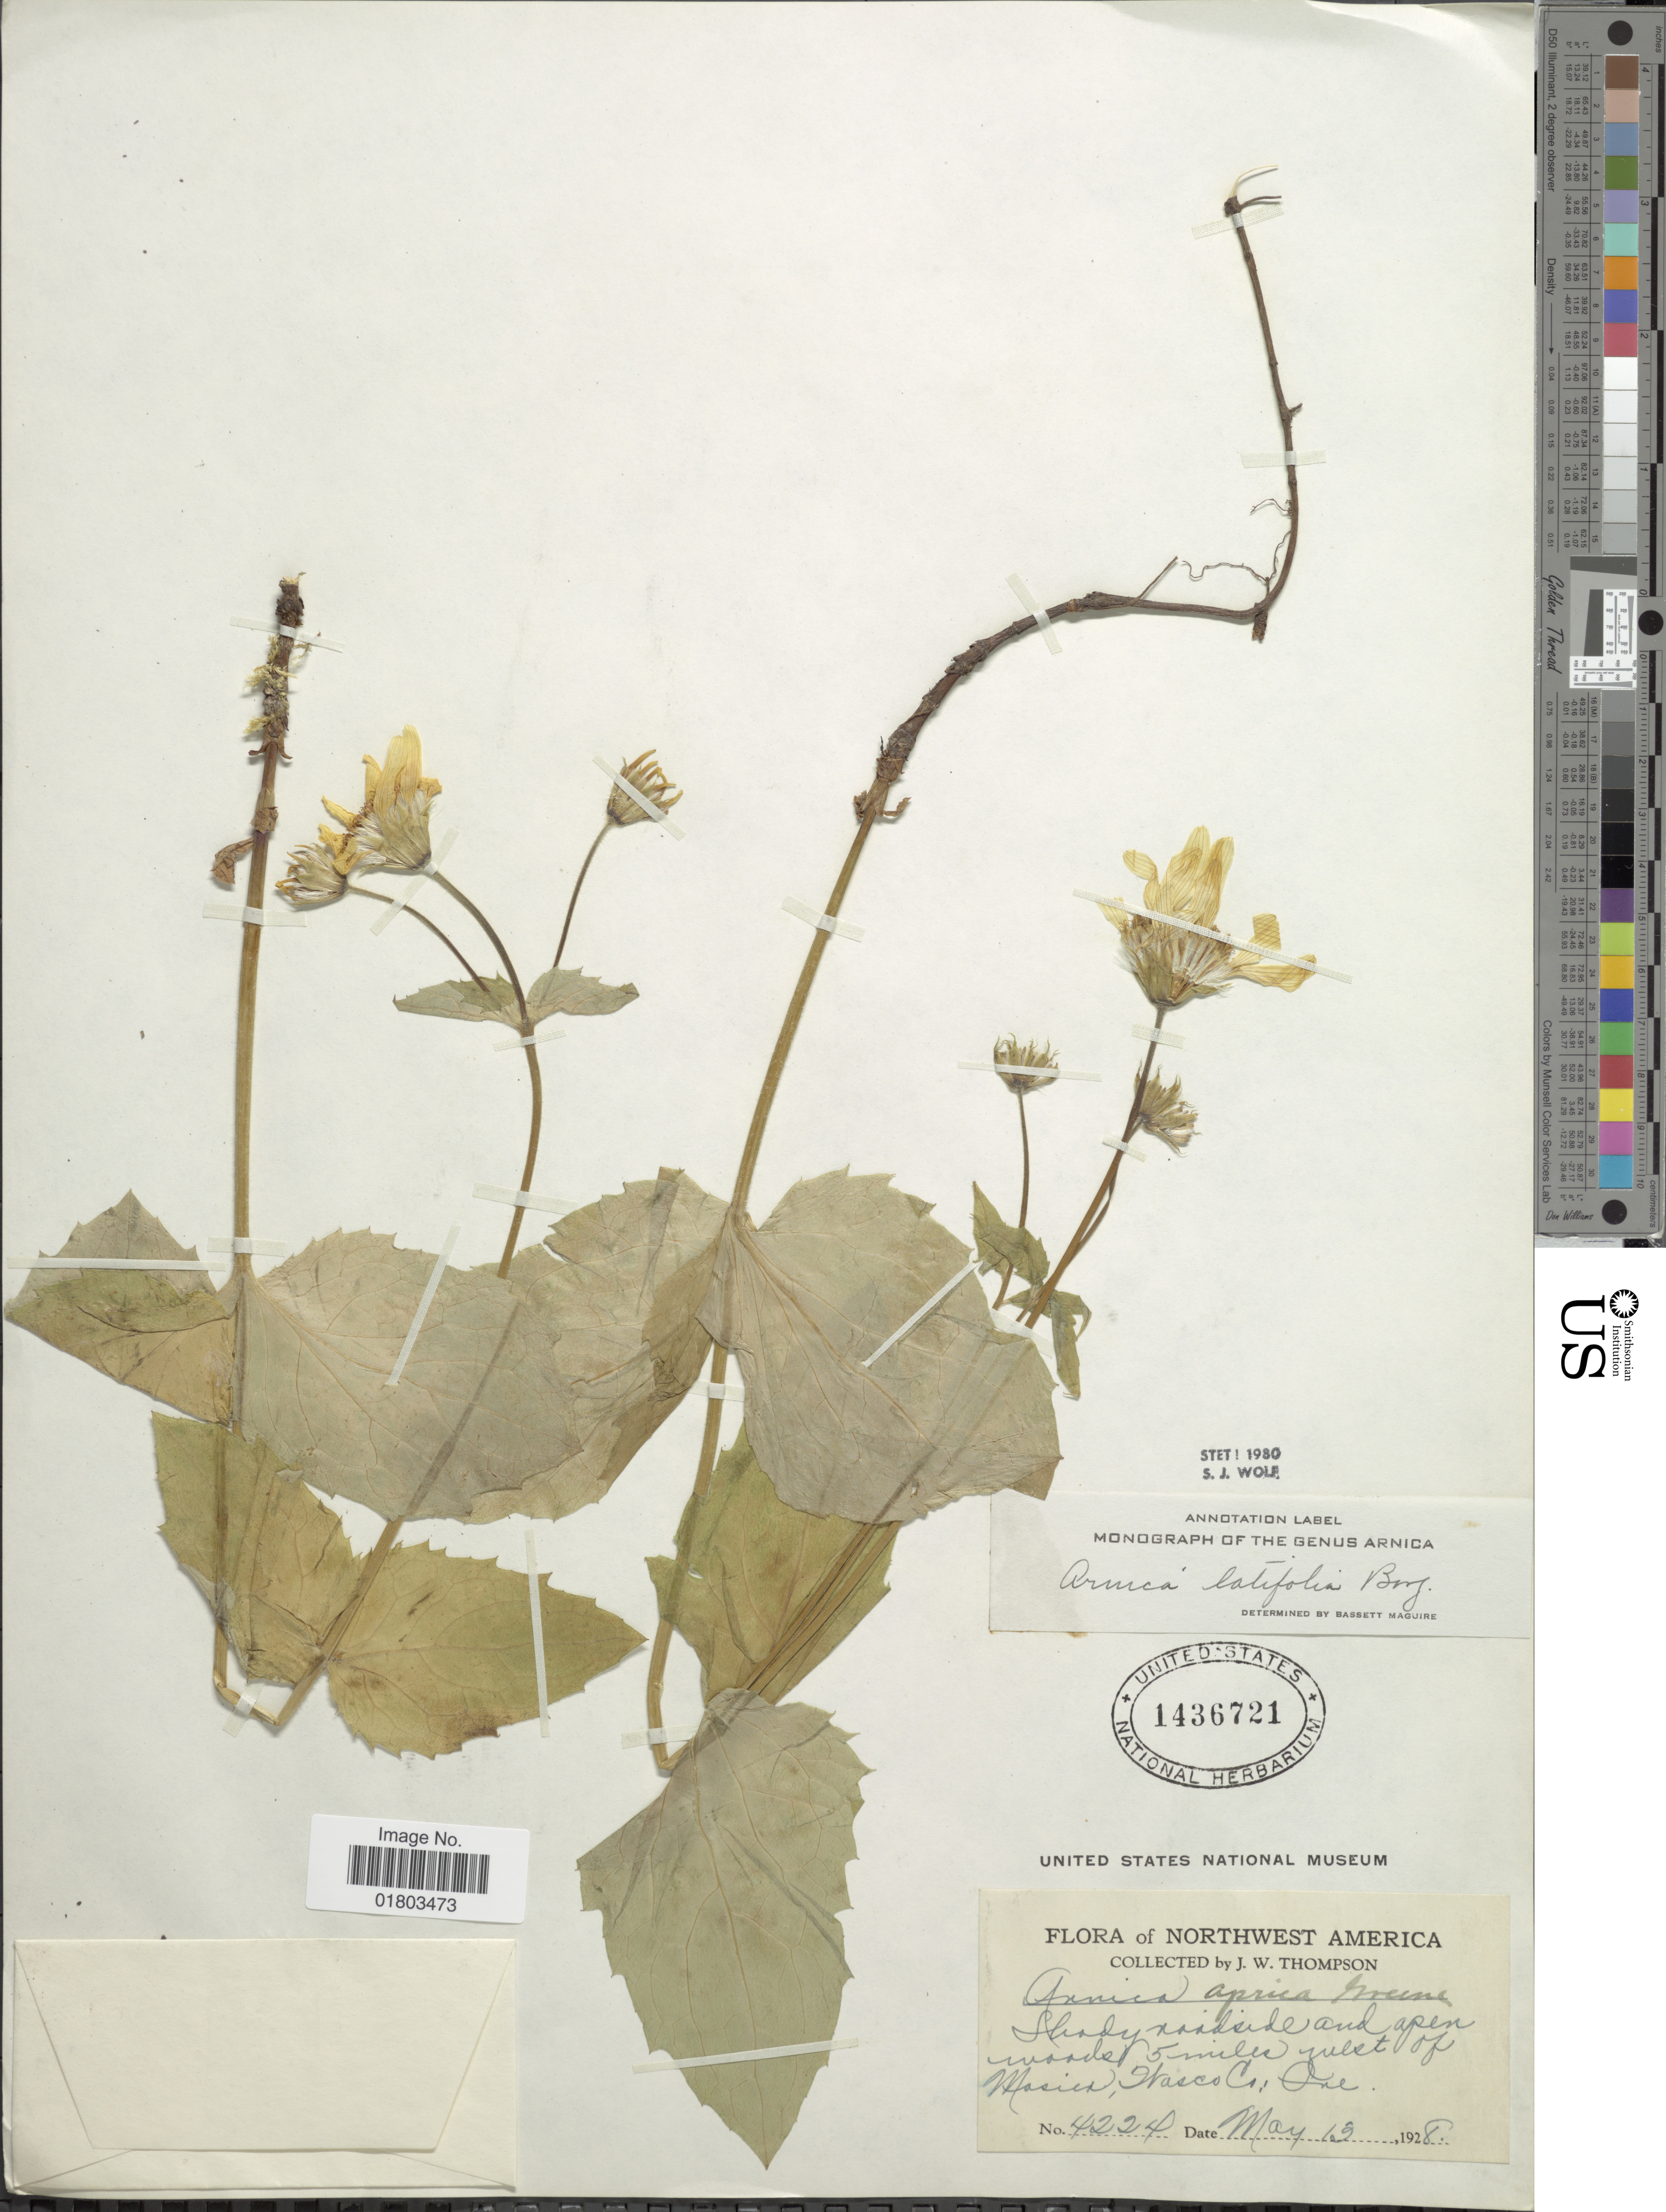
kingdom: Plantae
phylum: Tracheophyta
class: Magnoliopsida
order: Asterales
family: Asteraceae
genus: Arnica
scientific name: Arnica latifolia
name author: Bong.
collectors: J. W. Thompson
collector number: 4224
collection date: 1928-05-13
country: United States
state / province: Oregon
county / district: Wasco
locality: Shady roadside and open wooded 5 miles west of Mosier, Wasco Co.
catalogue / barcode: US 1436721